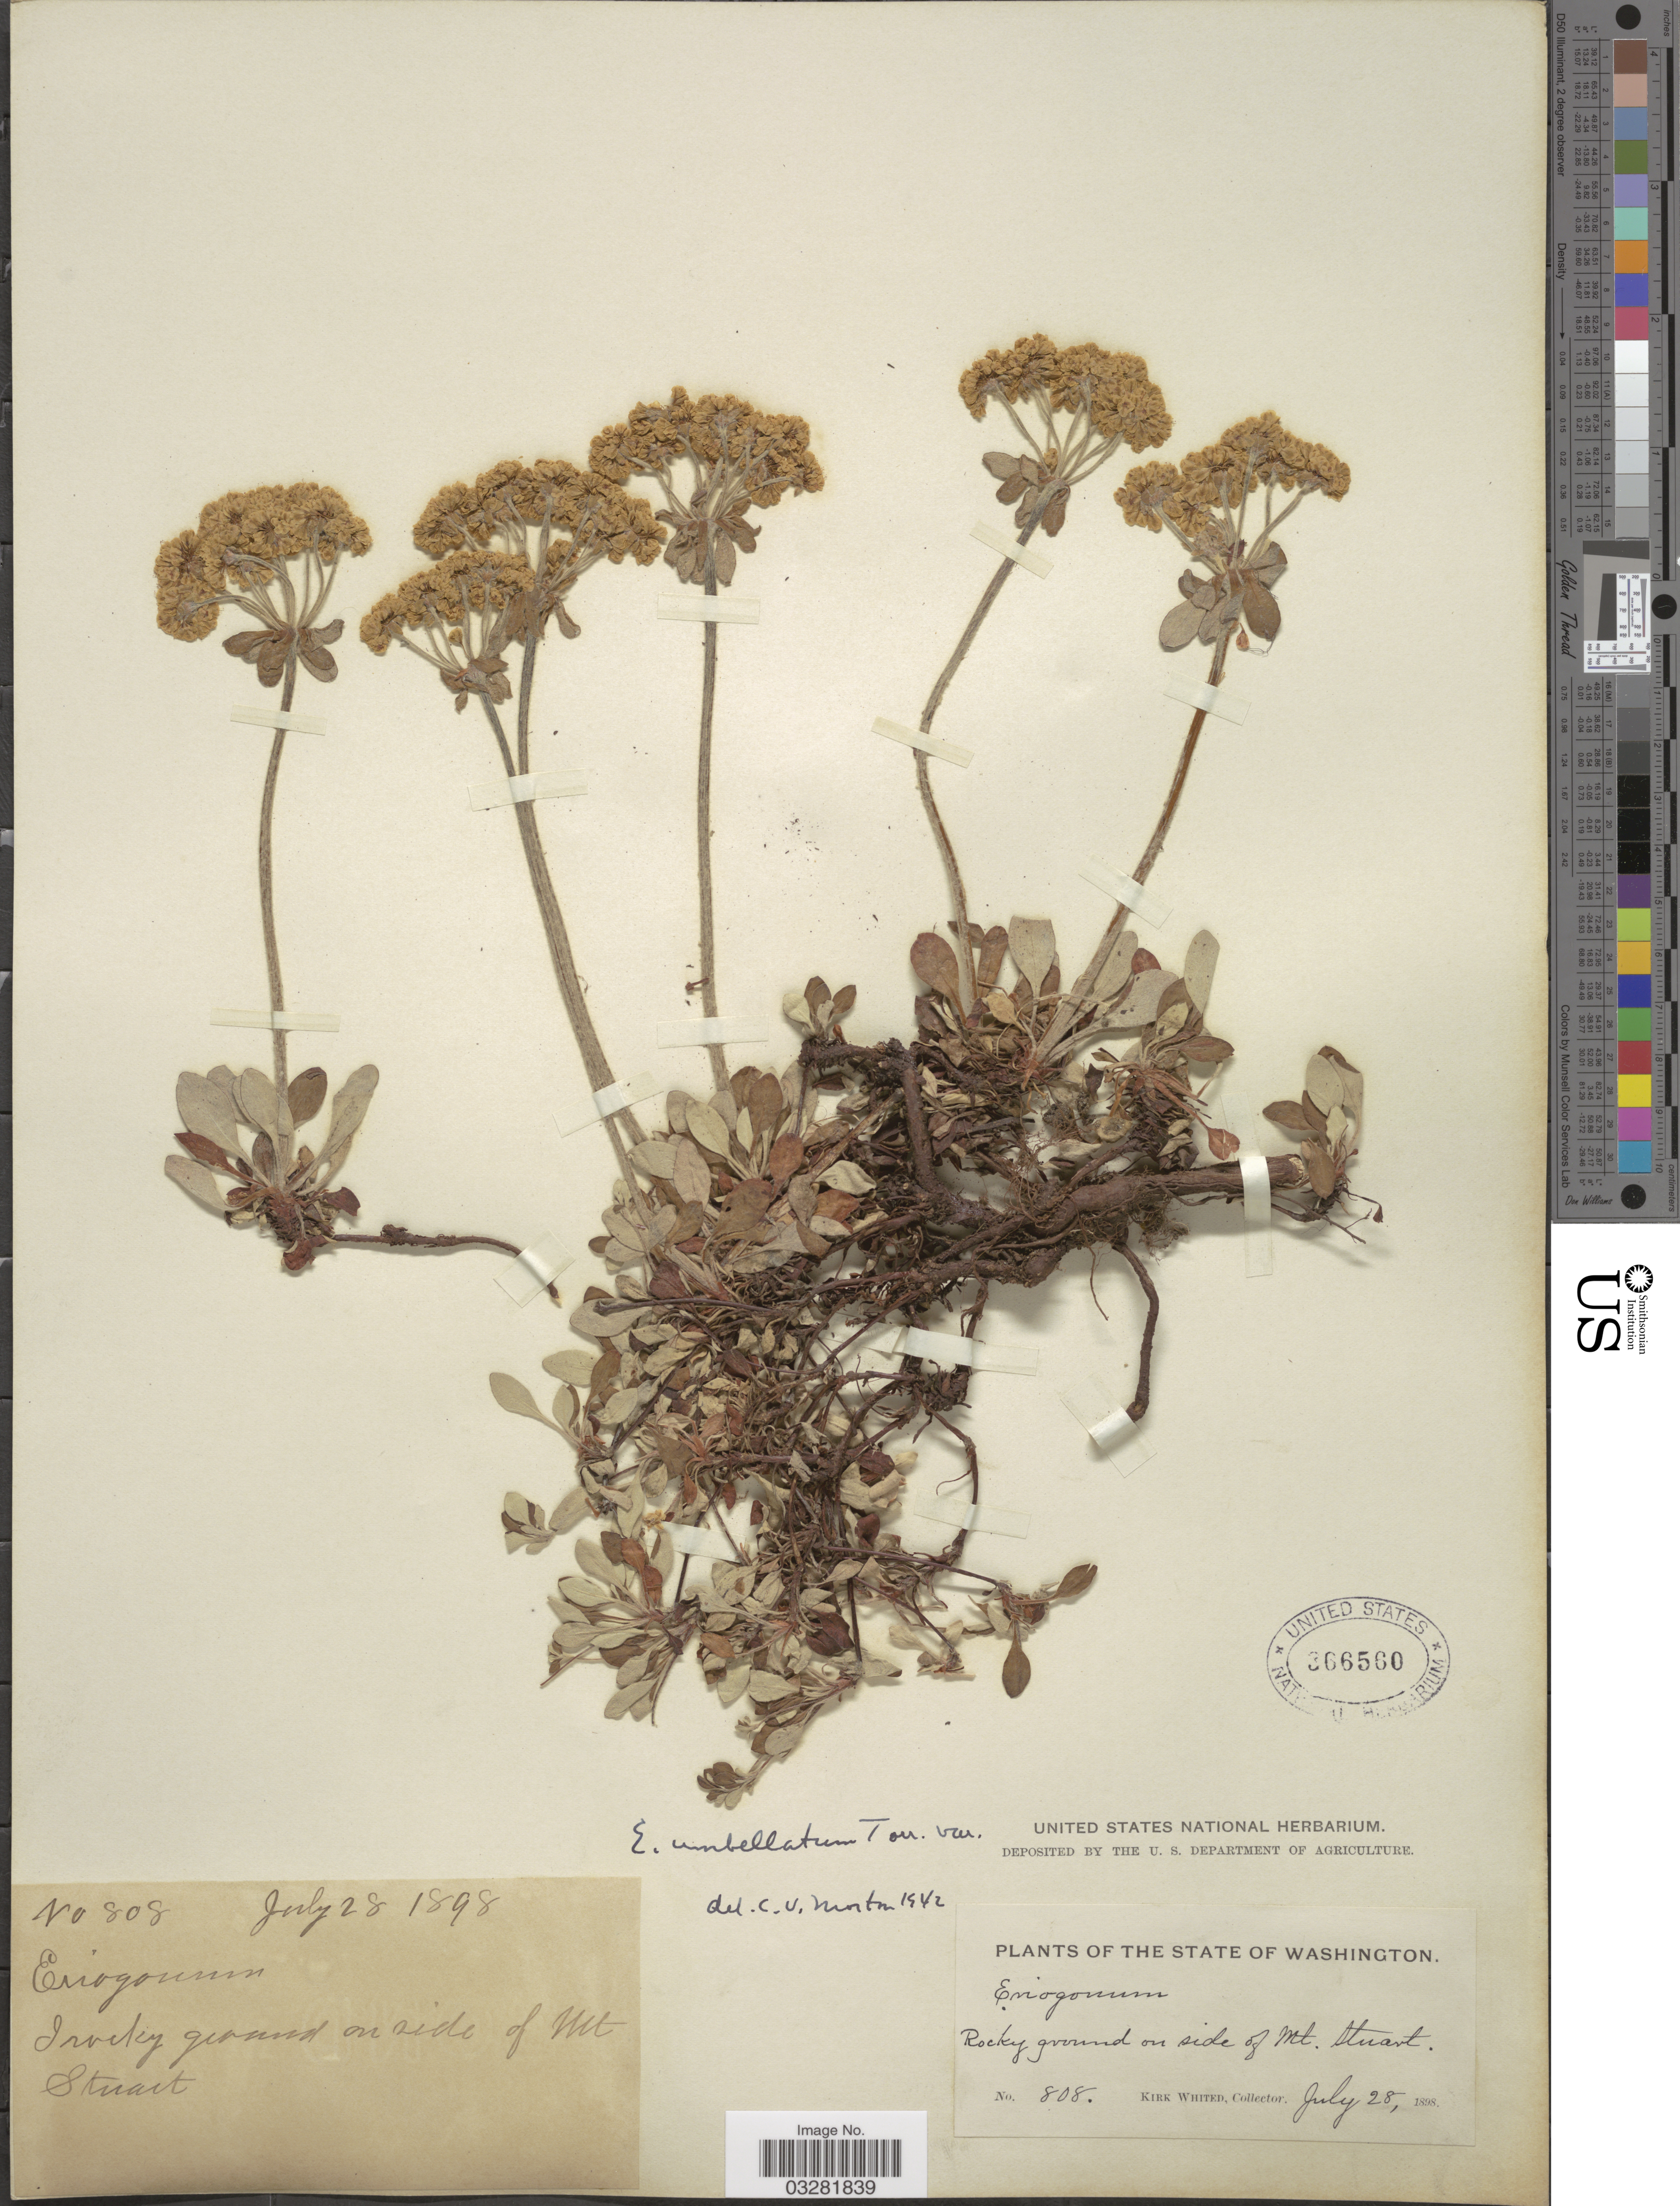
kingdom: Plantae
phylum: Tracheophyta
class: Magnoliopsida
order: Caryophyllales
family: Polygonaceae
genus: Eriogonum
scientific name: Eriogonum umbellatum var. subalpinum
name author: M.E. Jones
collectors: K. Whited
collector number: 808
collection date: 1898-07-28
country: United States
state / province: Washington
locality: Rocky ground on side of Mt. Stuart.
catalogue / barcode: US 366560